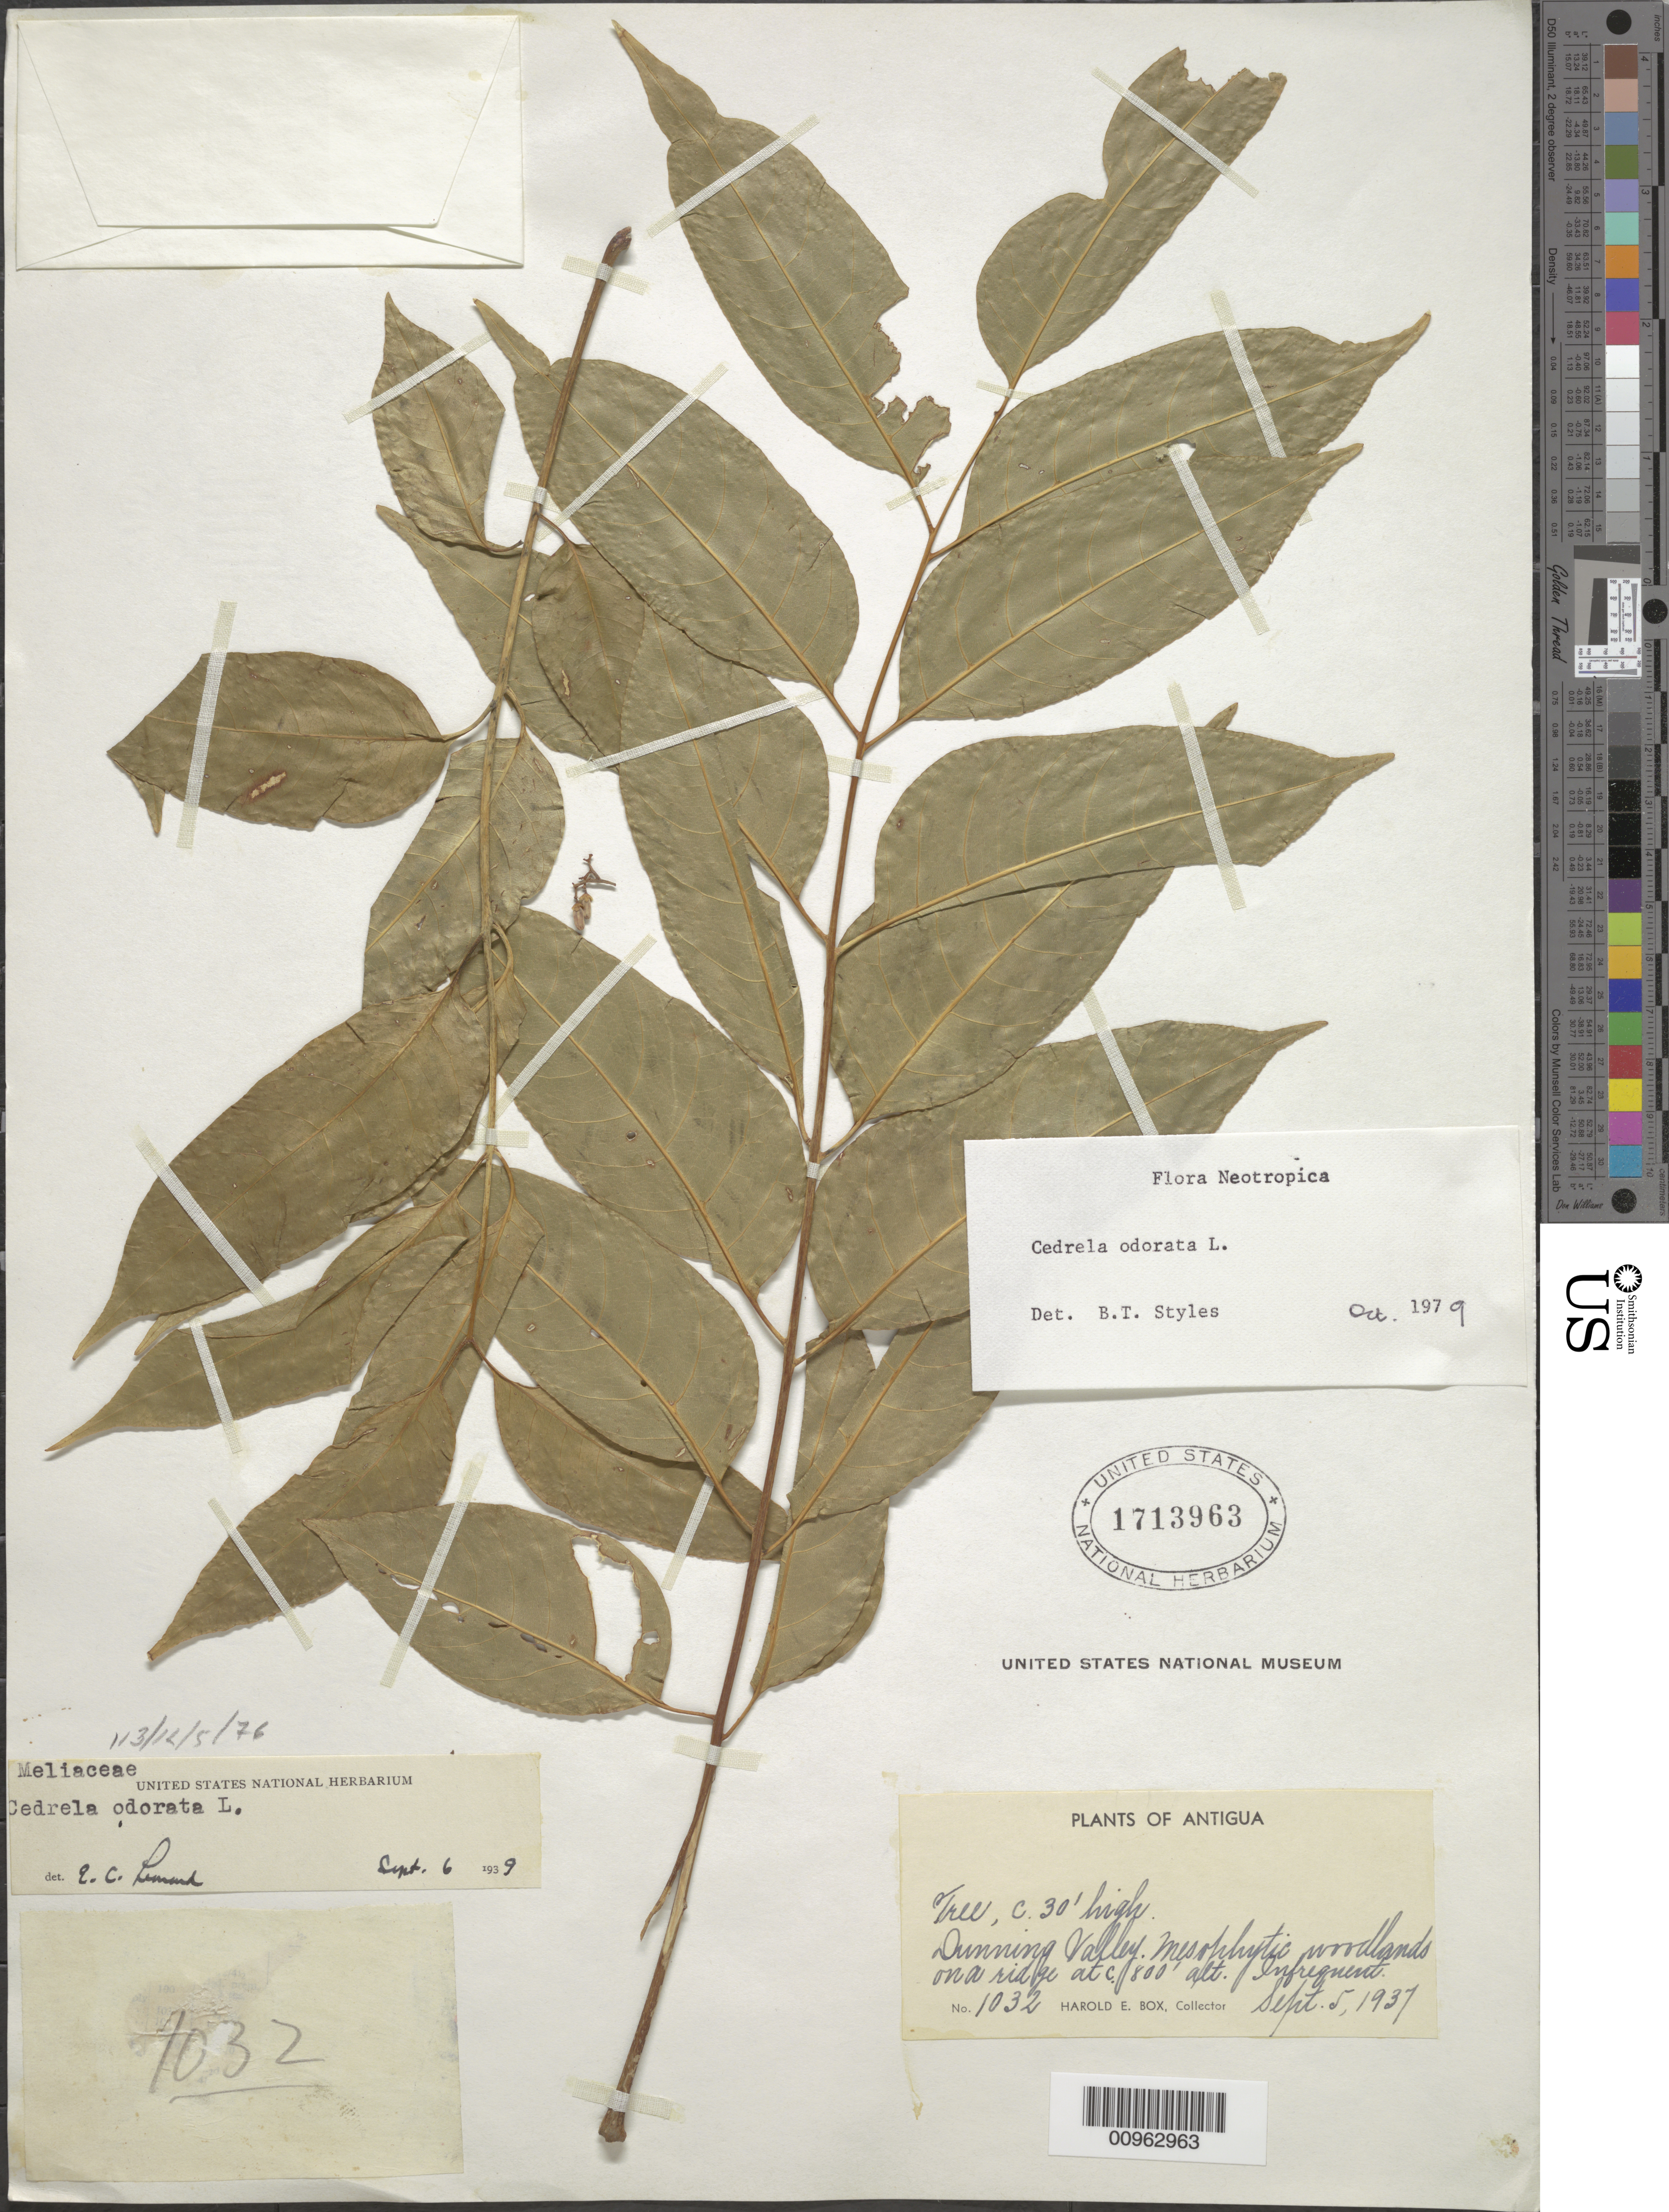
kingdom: Plantae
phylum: Tracheophyta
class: Magnoliopsida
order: Sapindales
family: Meliaceae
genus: Cedrela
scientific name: Cedrela odorata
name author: L.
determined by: Styles, B. T.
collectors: H. E. Box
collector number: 1032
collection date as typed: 05 Sep 1937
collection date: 1937-09-05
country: Antigua and Barbuda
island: Antigua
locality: Dunning Valley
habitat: Mesophytic woodlands on a ridge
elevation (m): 244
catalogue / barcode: US 1713963